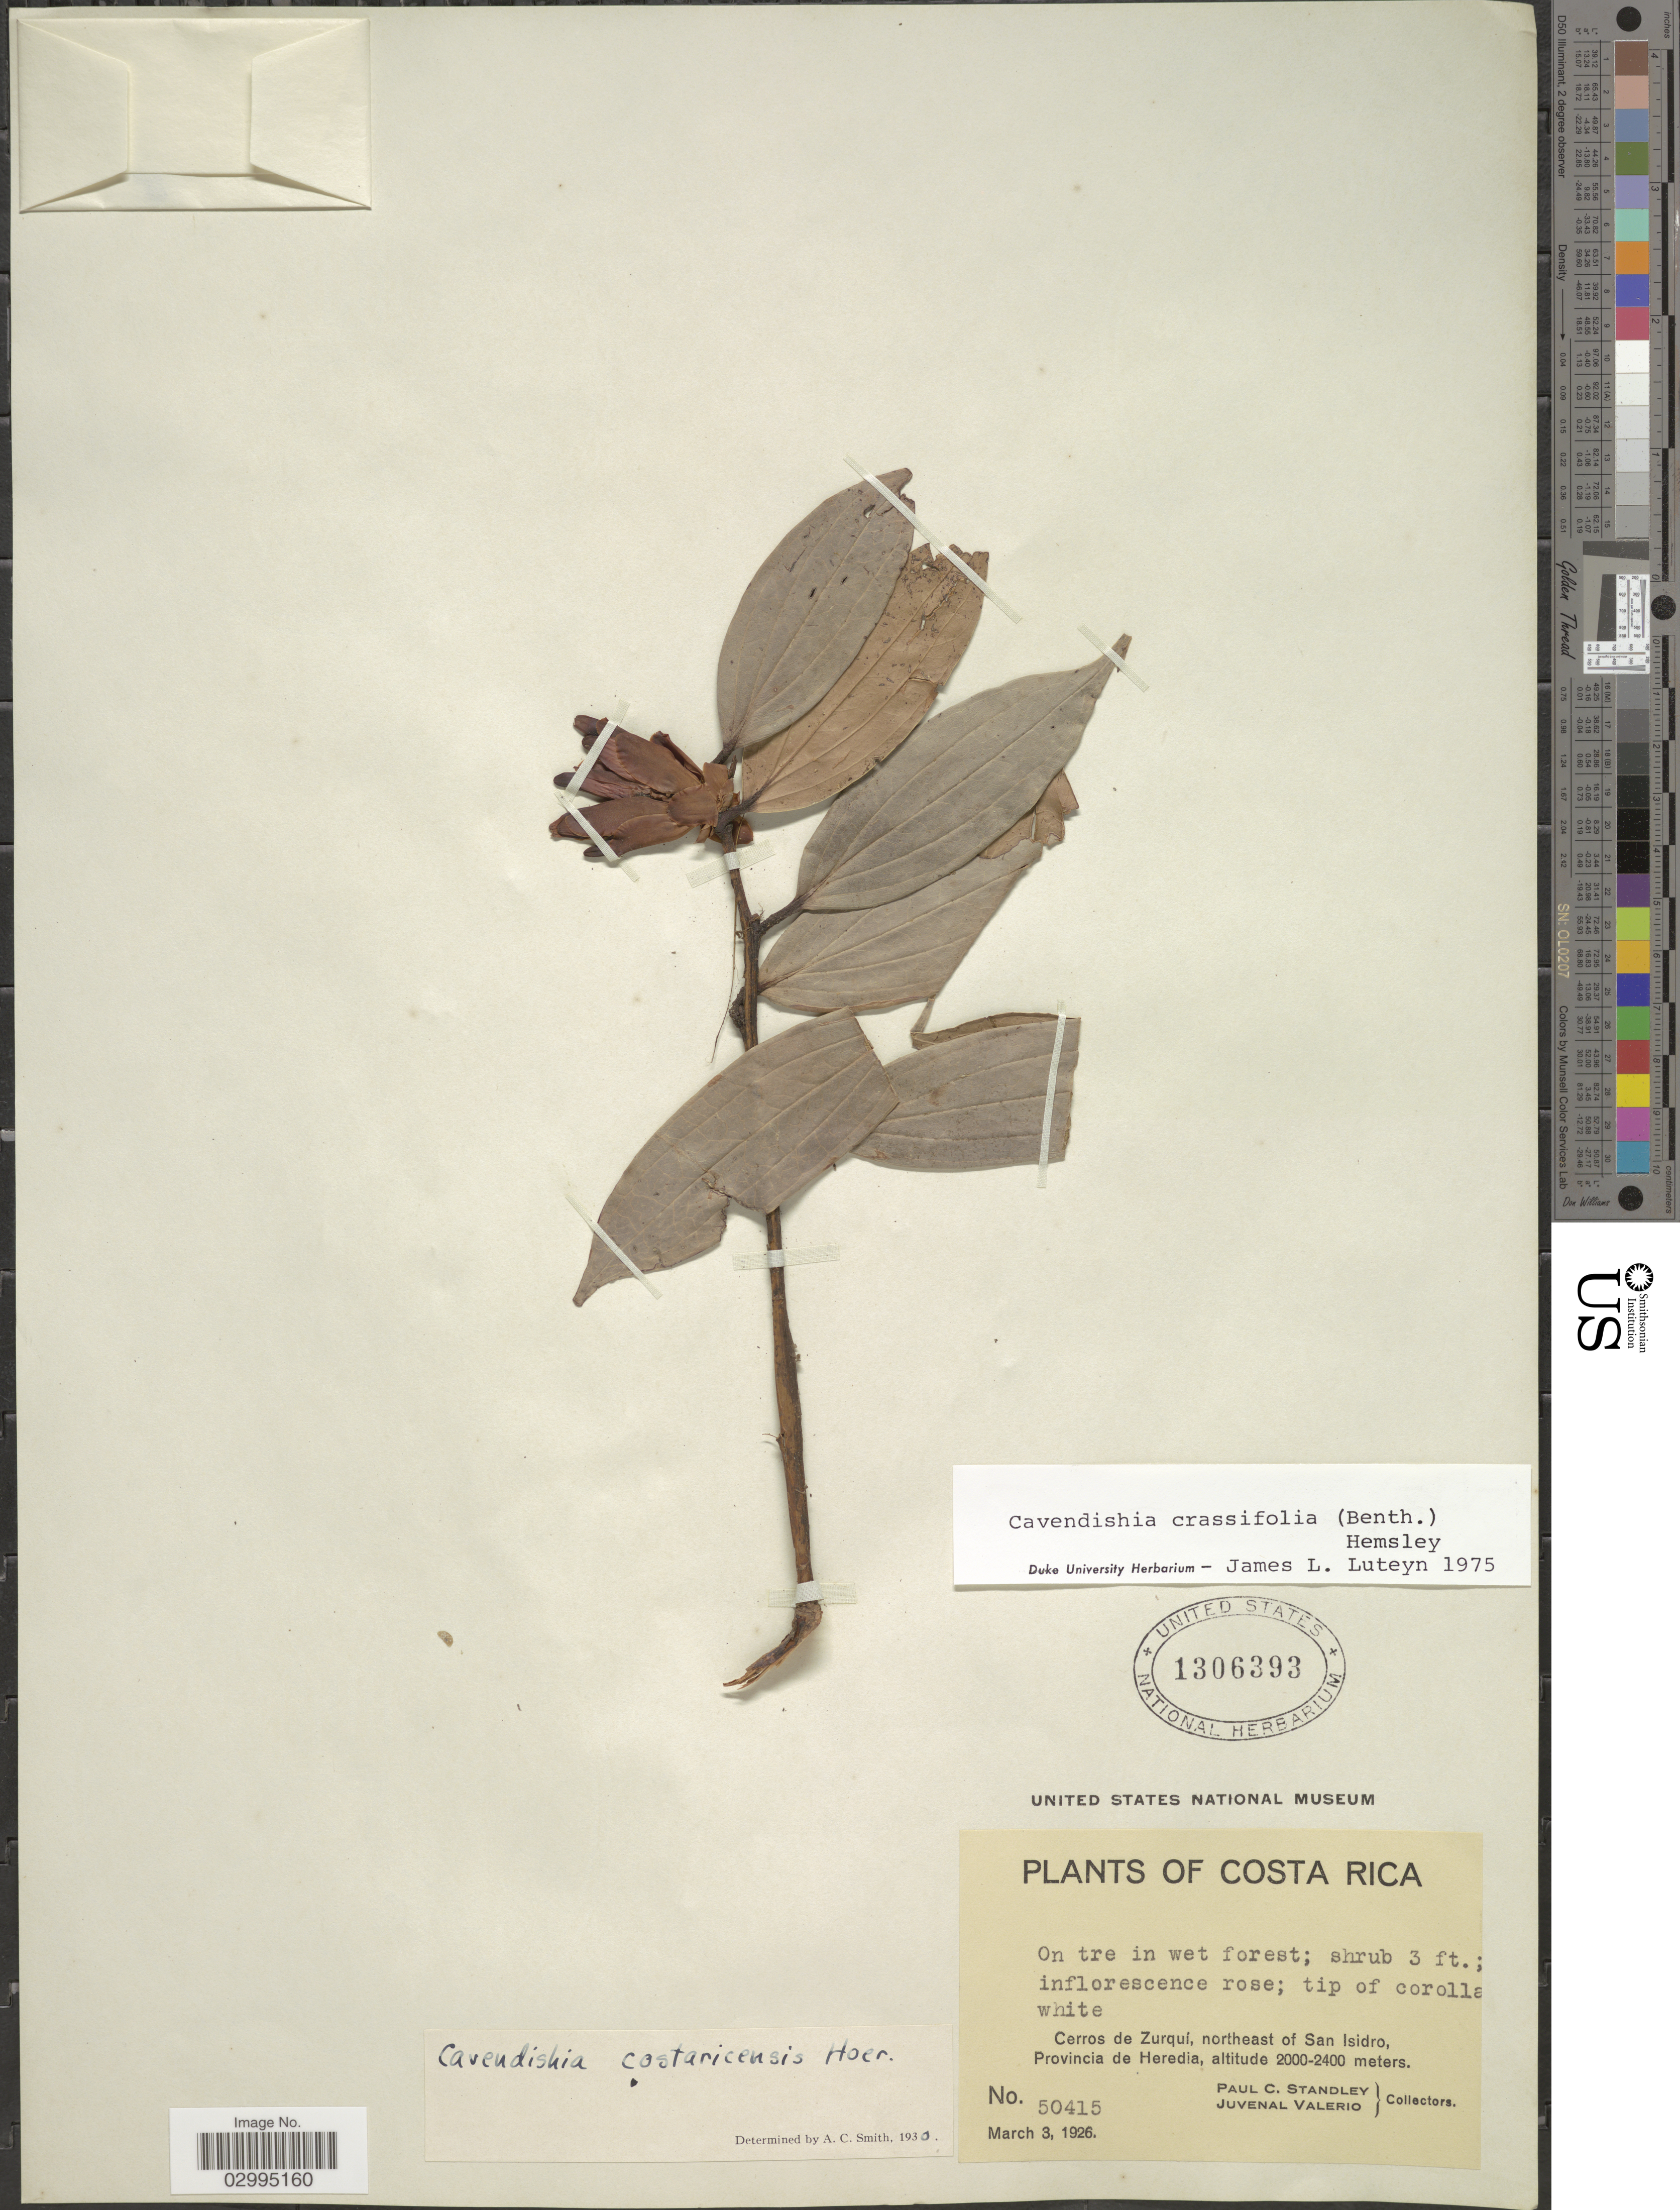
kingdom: Plantae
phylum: Tracheophyta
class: Magnoliopsida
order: Ericales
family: Ericaceae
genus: Cavendishia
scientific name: Cavendishia crassifolia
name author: (Benth.) Hemsl.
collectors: P. C. Standley & J. Valerio R.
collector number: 50415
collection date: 1926-03-03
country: Costa Rica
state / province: Heredia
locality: Cerros de Zurquí, northeast of San Isidro, Provincia de Heredia.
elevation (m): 2000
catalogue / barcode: US 1306393